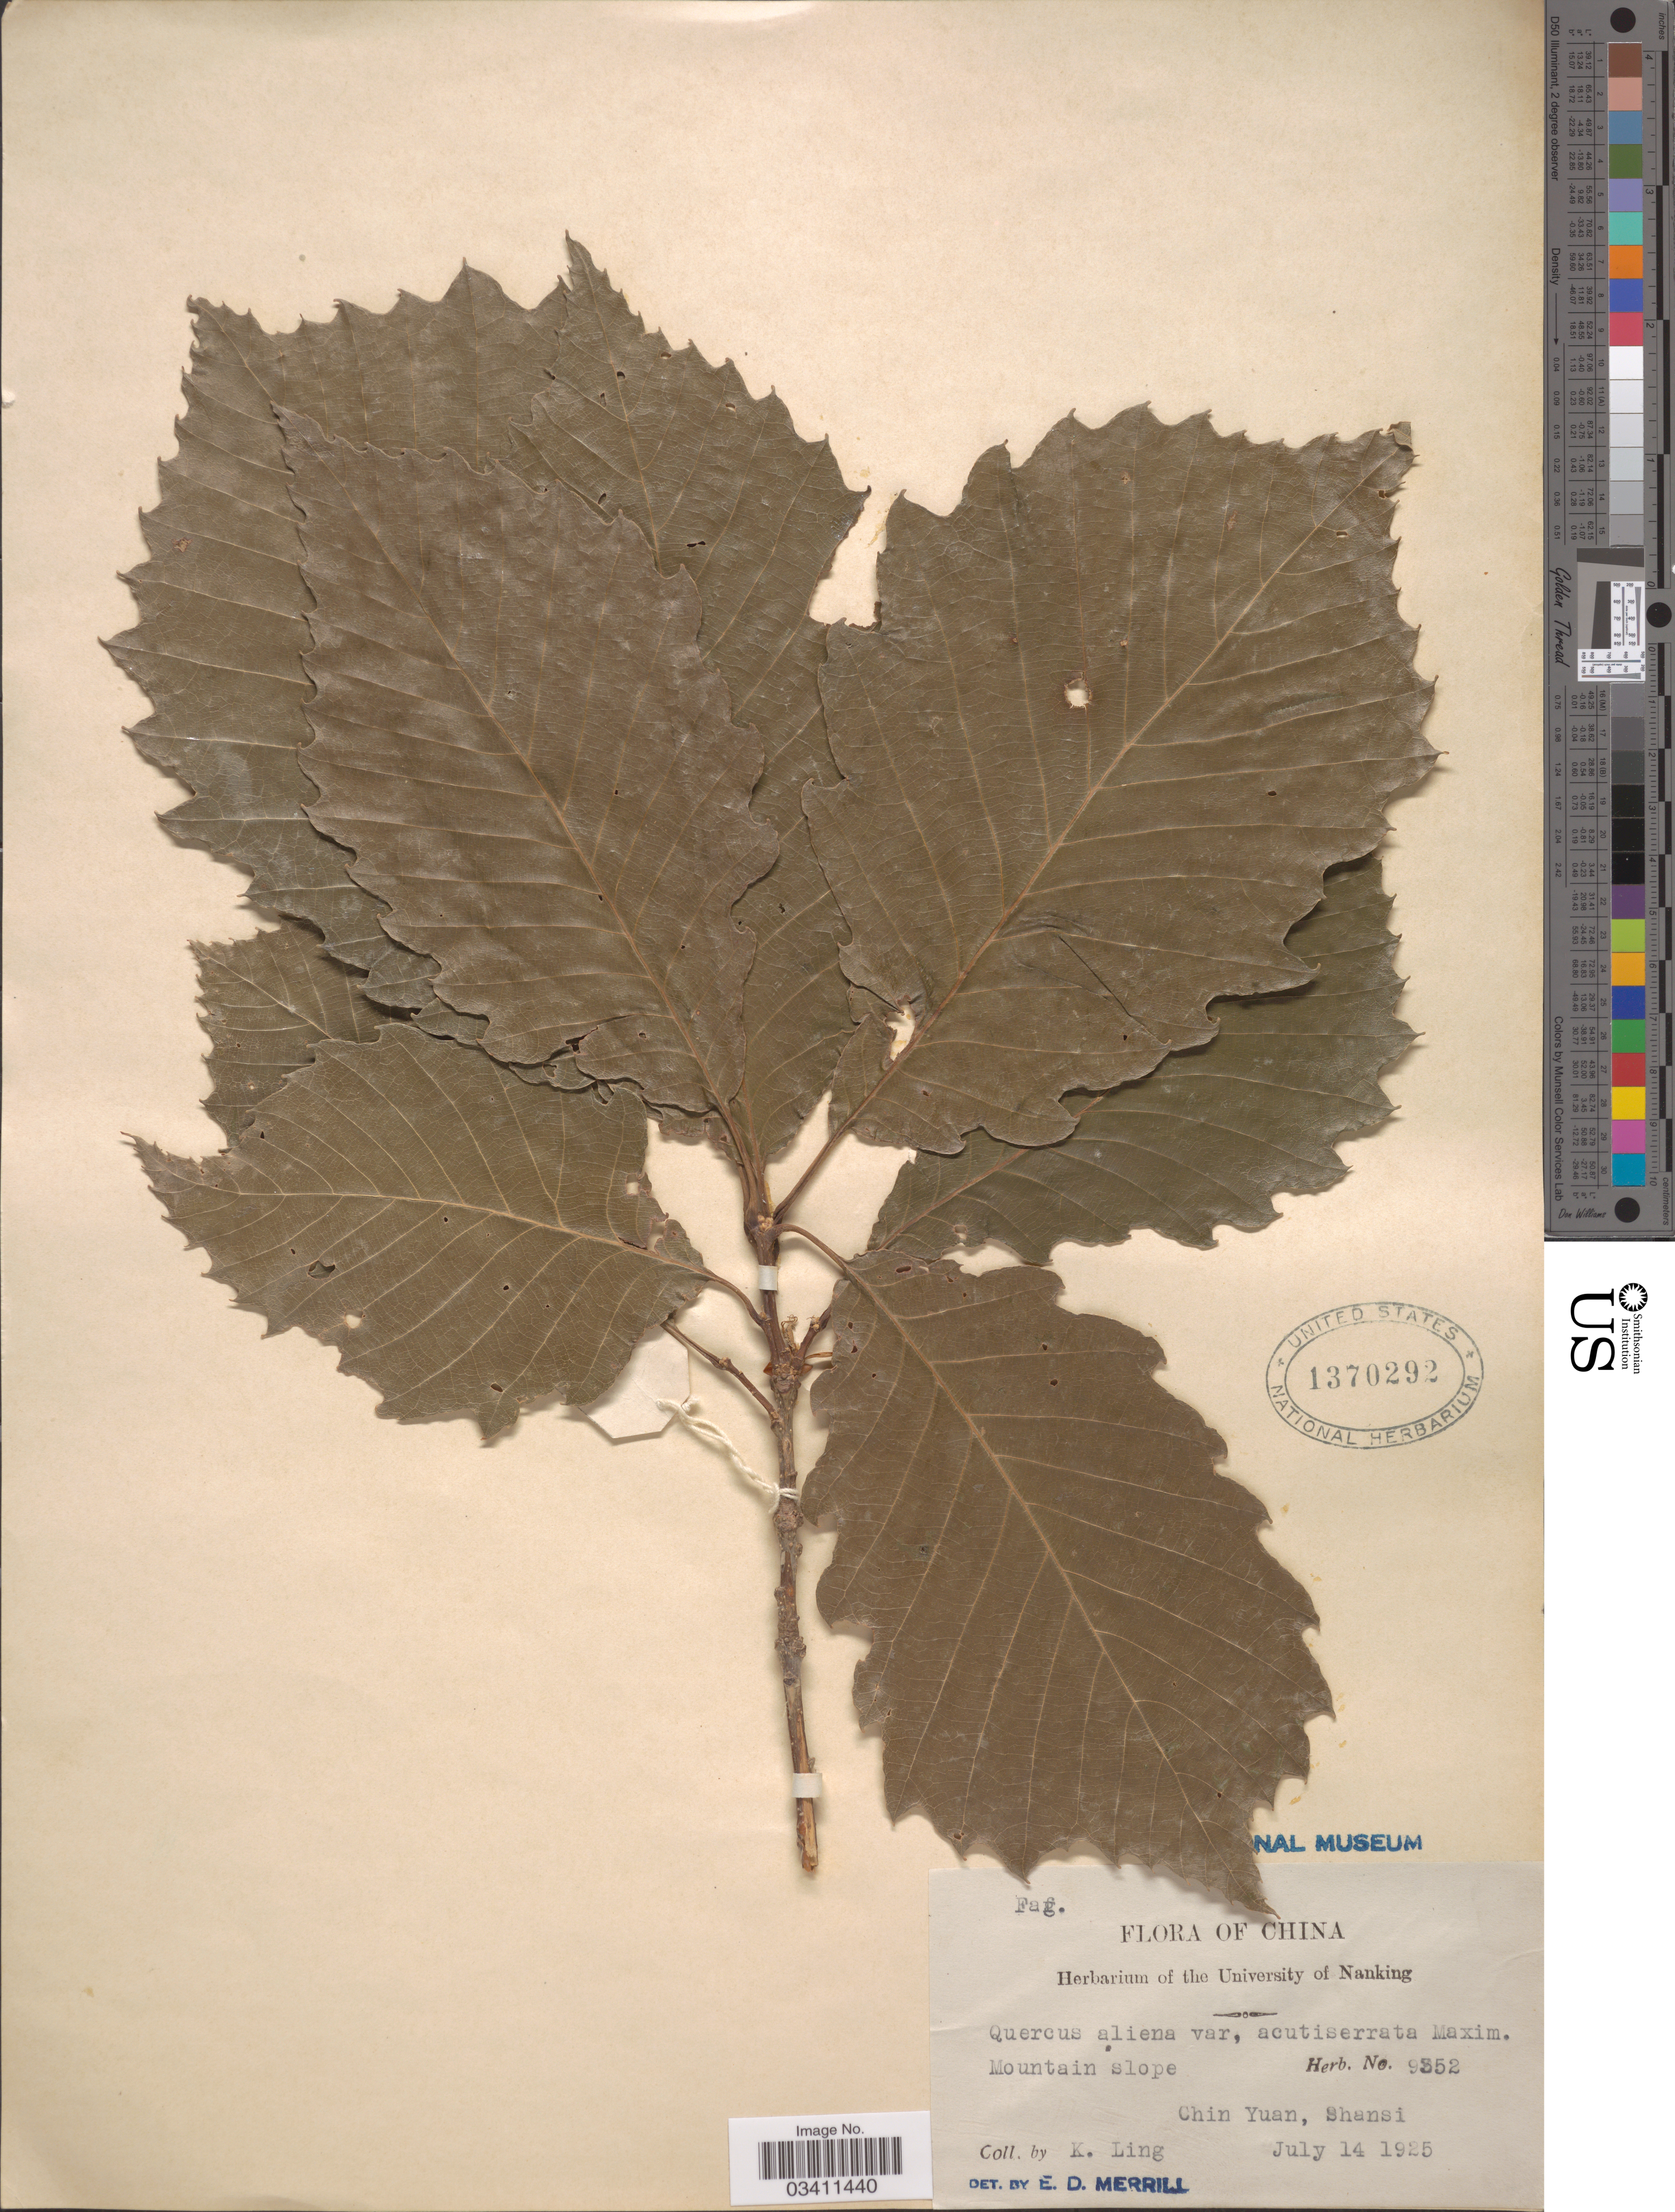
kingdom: Plantae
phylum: Tracheophyta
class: Magnoliopsida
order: Fagales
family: Fagaceae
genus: Quercus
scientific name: Quercus aliena var. acutiserrata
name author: Maxim.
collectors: K. Ling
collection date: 1925-07-14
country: China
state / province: Shanxi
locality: Mountain slope. Chin Yuan, Shansi.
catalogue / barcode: US 1370292